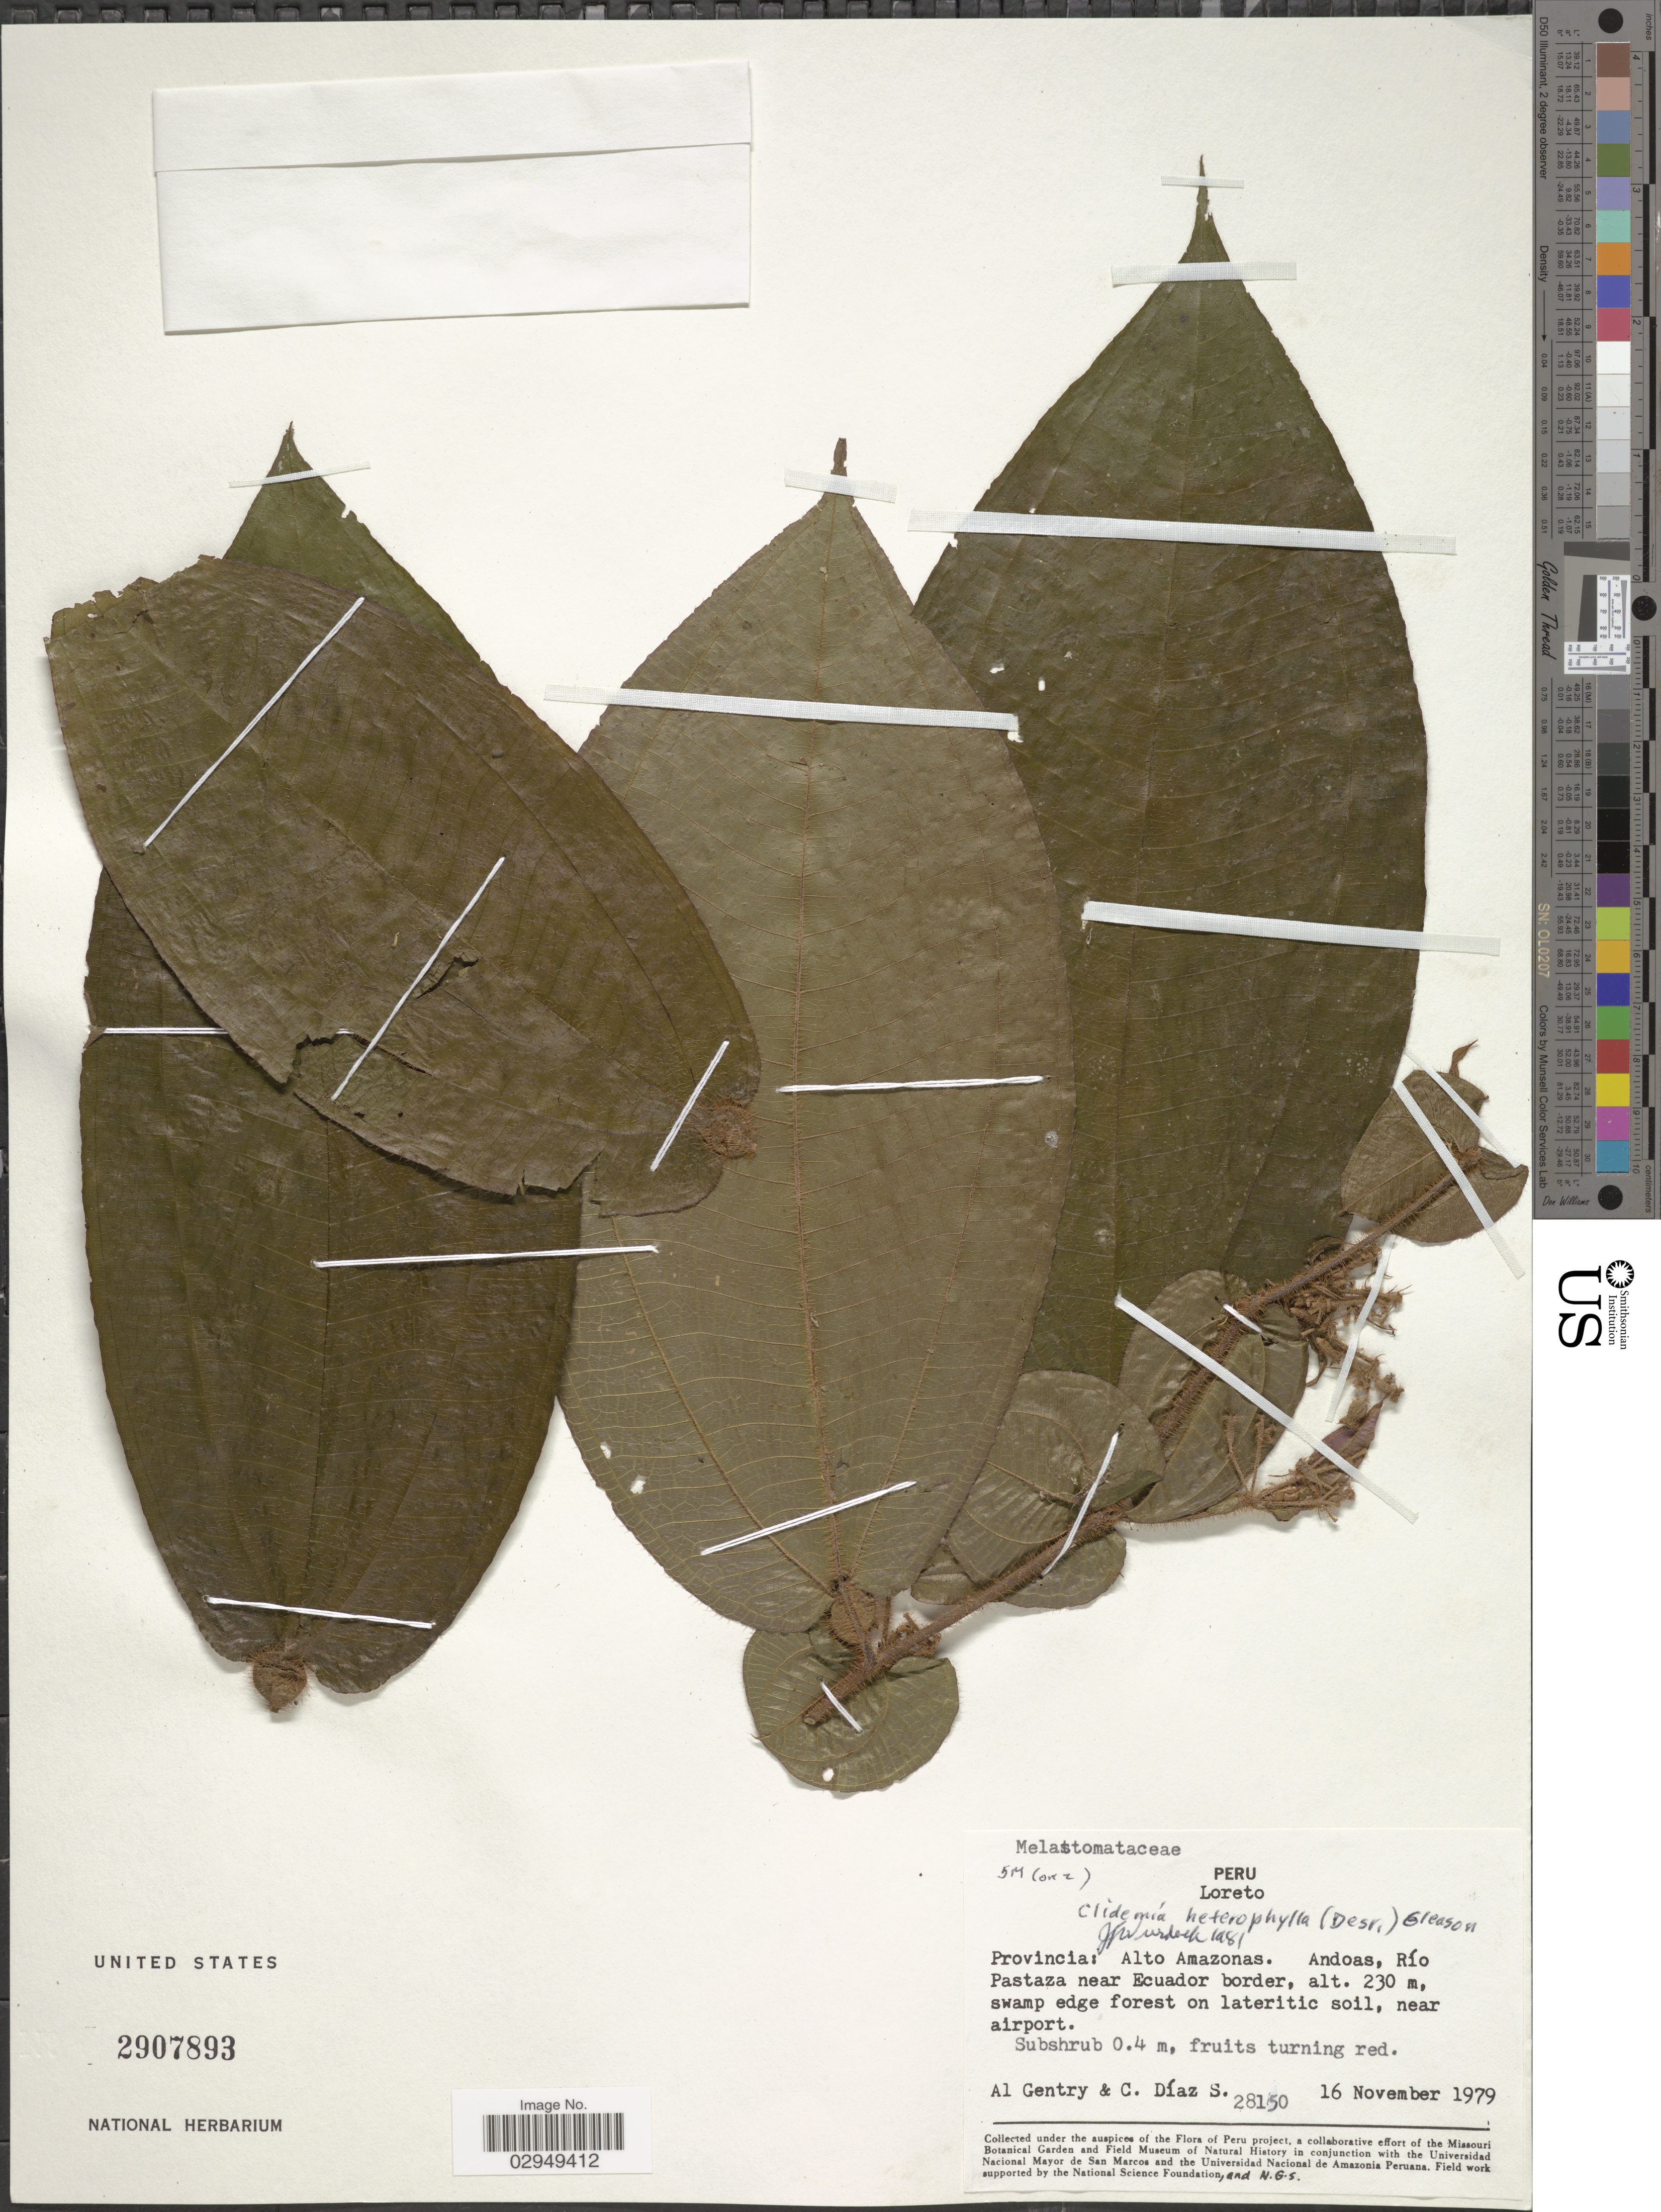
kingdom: Plantae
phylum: Tracheophyta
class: Magnoliopsida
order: Myrtales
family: Melastomataceae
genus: Clidemia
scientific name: Clidemia heterophylla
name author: Steud.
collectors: A. H. Gentry & C. Díaz S.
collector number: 28150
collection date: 1979-11-16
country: Peru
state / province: Loreto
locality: Provincia: Alto Amazonas. Andoas, Río Pastaza near Ecuador border.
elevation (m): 230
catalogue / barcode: US 2907893